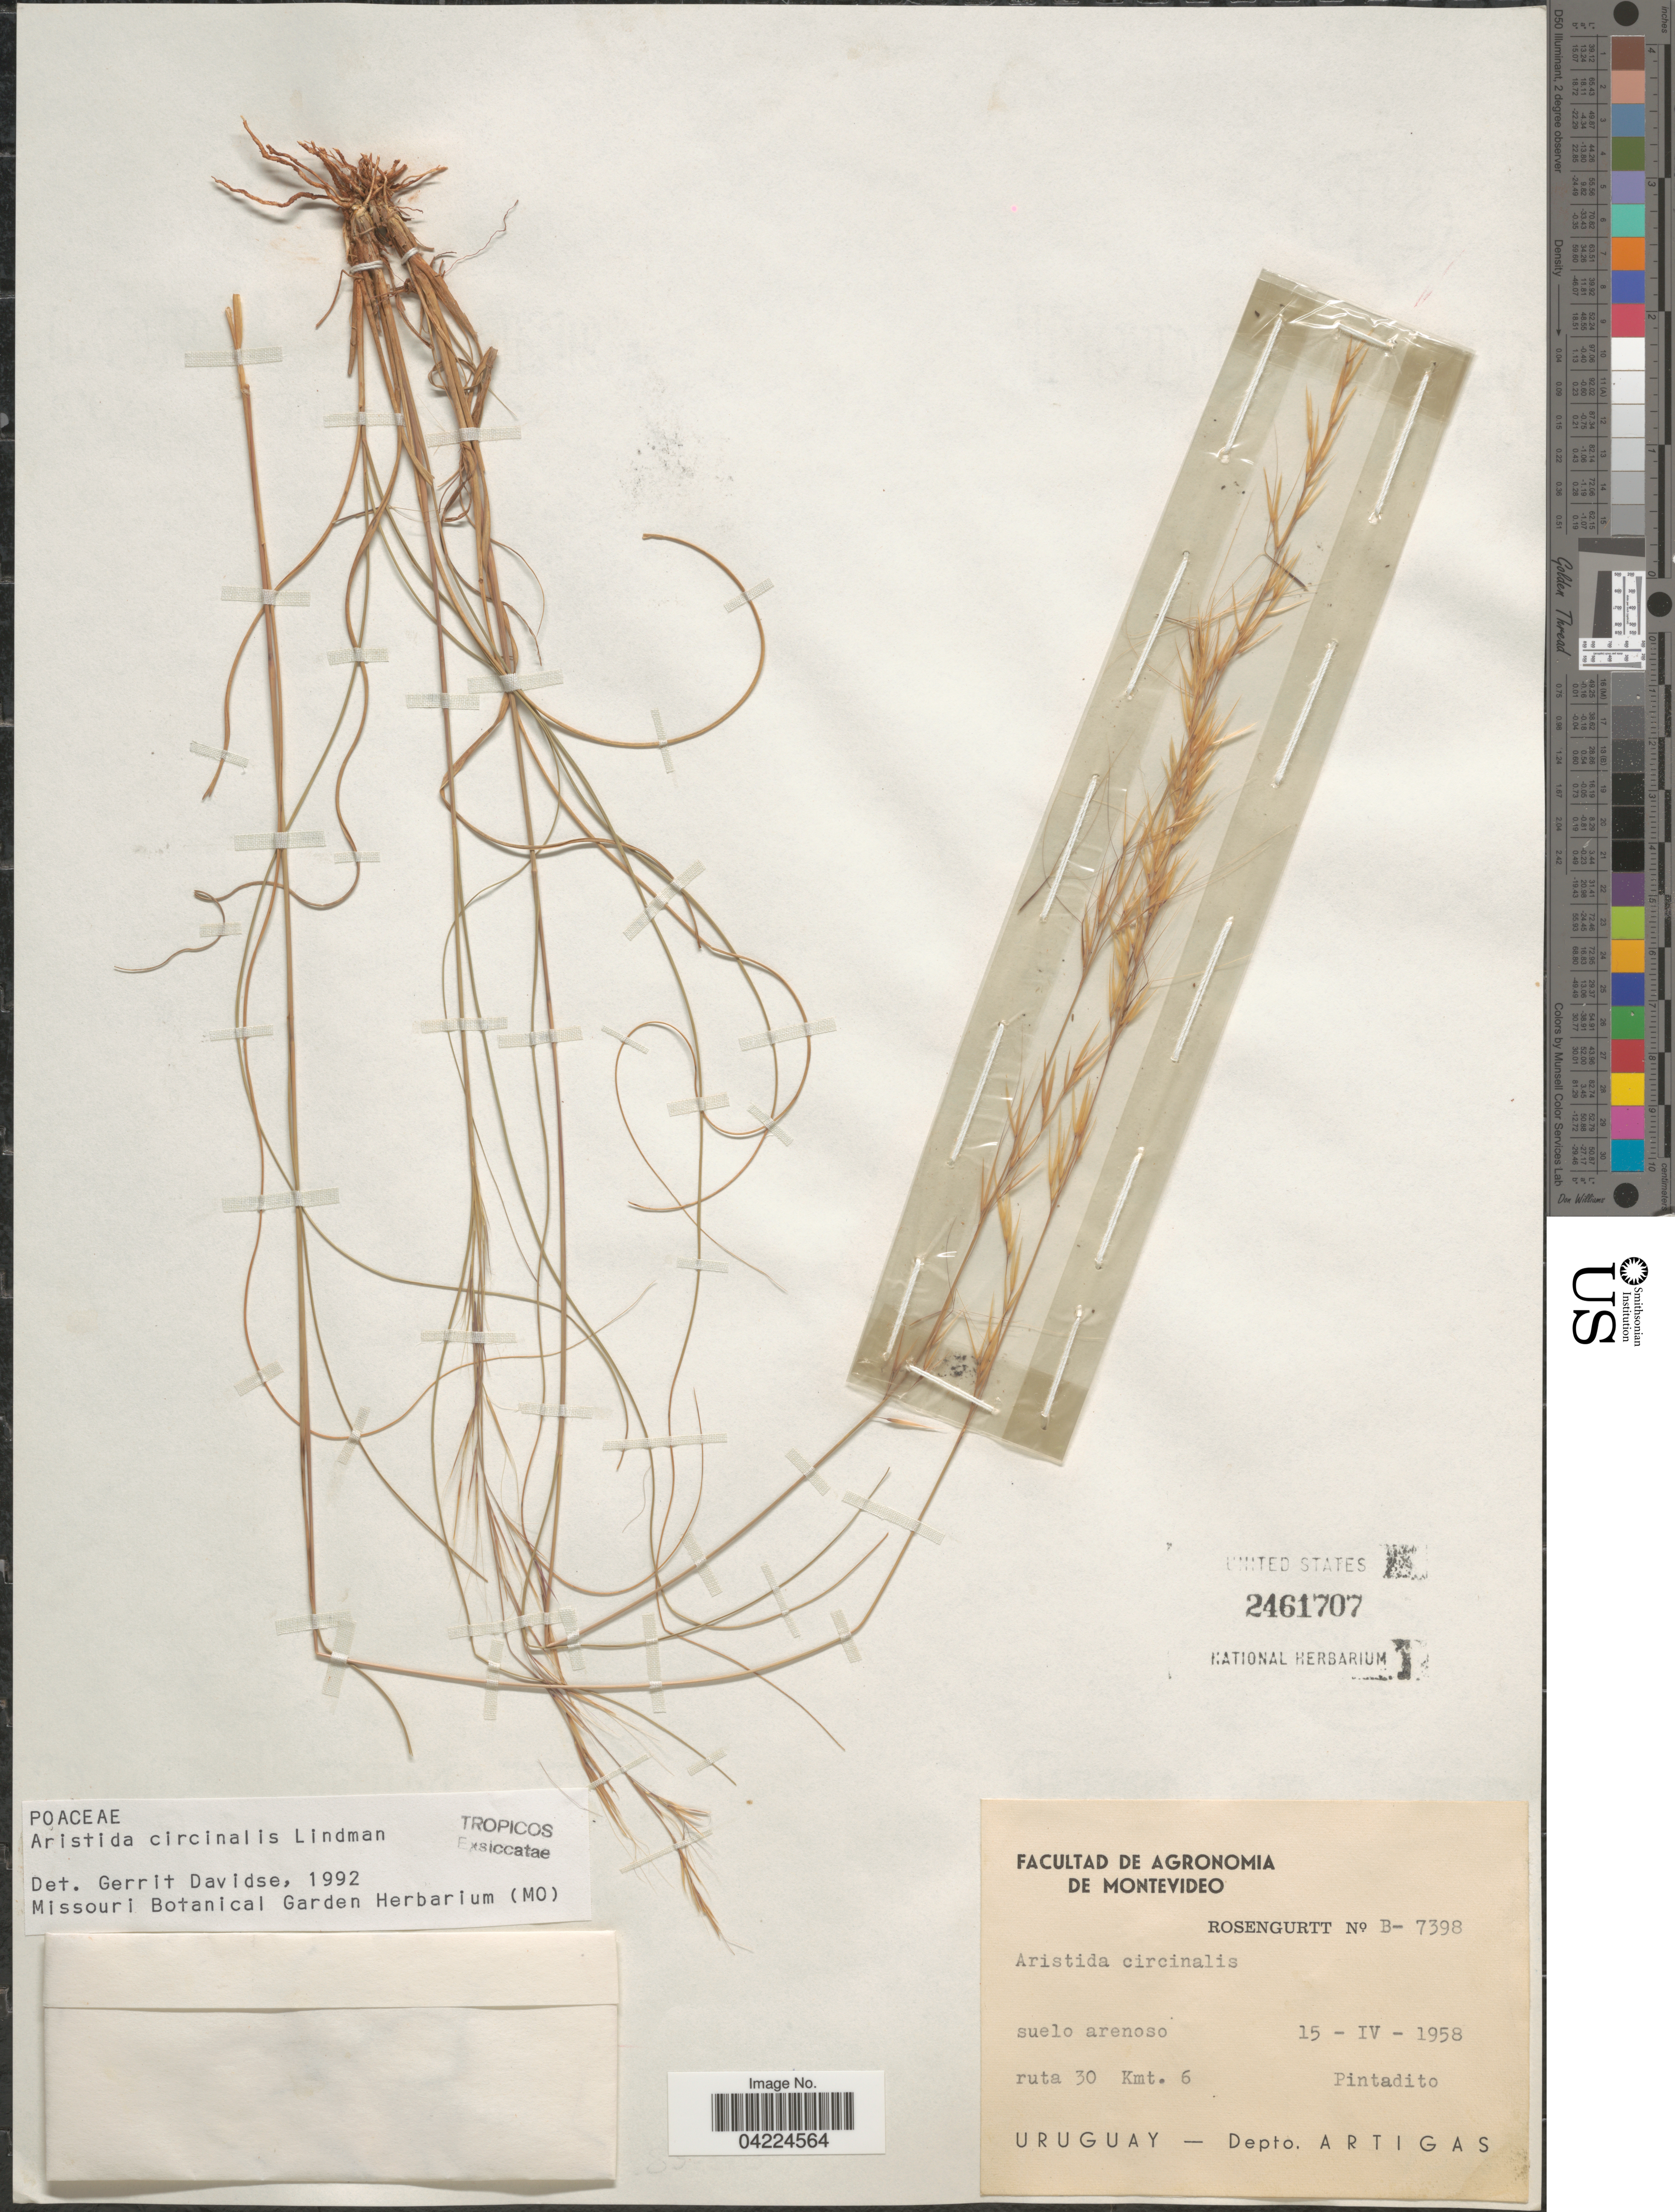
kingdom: Plantae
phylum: Tracheophyta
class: Liliopsida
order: Poales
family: Poaceae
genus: Aristida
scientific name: Aristida circinalis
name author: Lindm.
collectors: Rosengurtt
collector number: B-7398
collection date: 1958-04-15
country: Uruguay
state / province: Artigas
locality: Ruta 30 Kmt. 6. Pintadito. Depto. Artigas.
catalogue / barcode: US 2461707